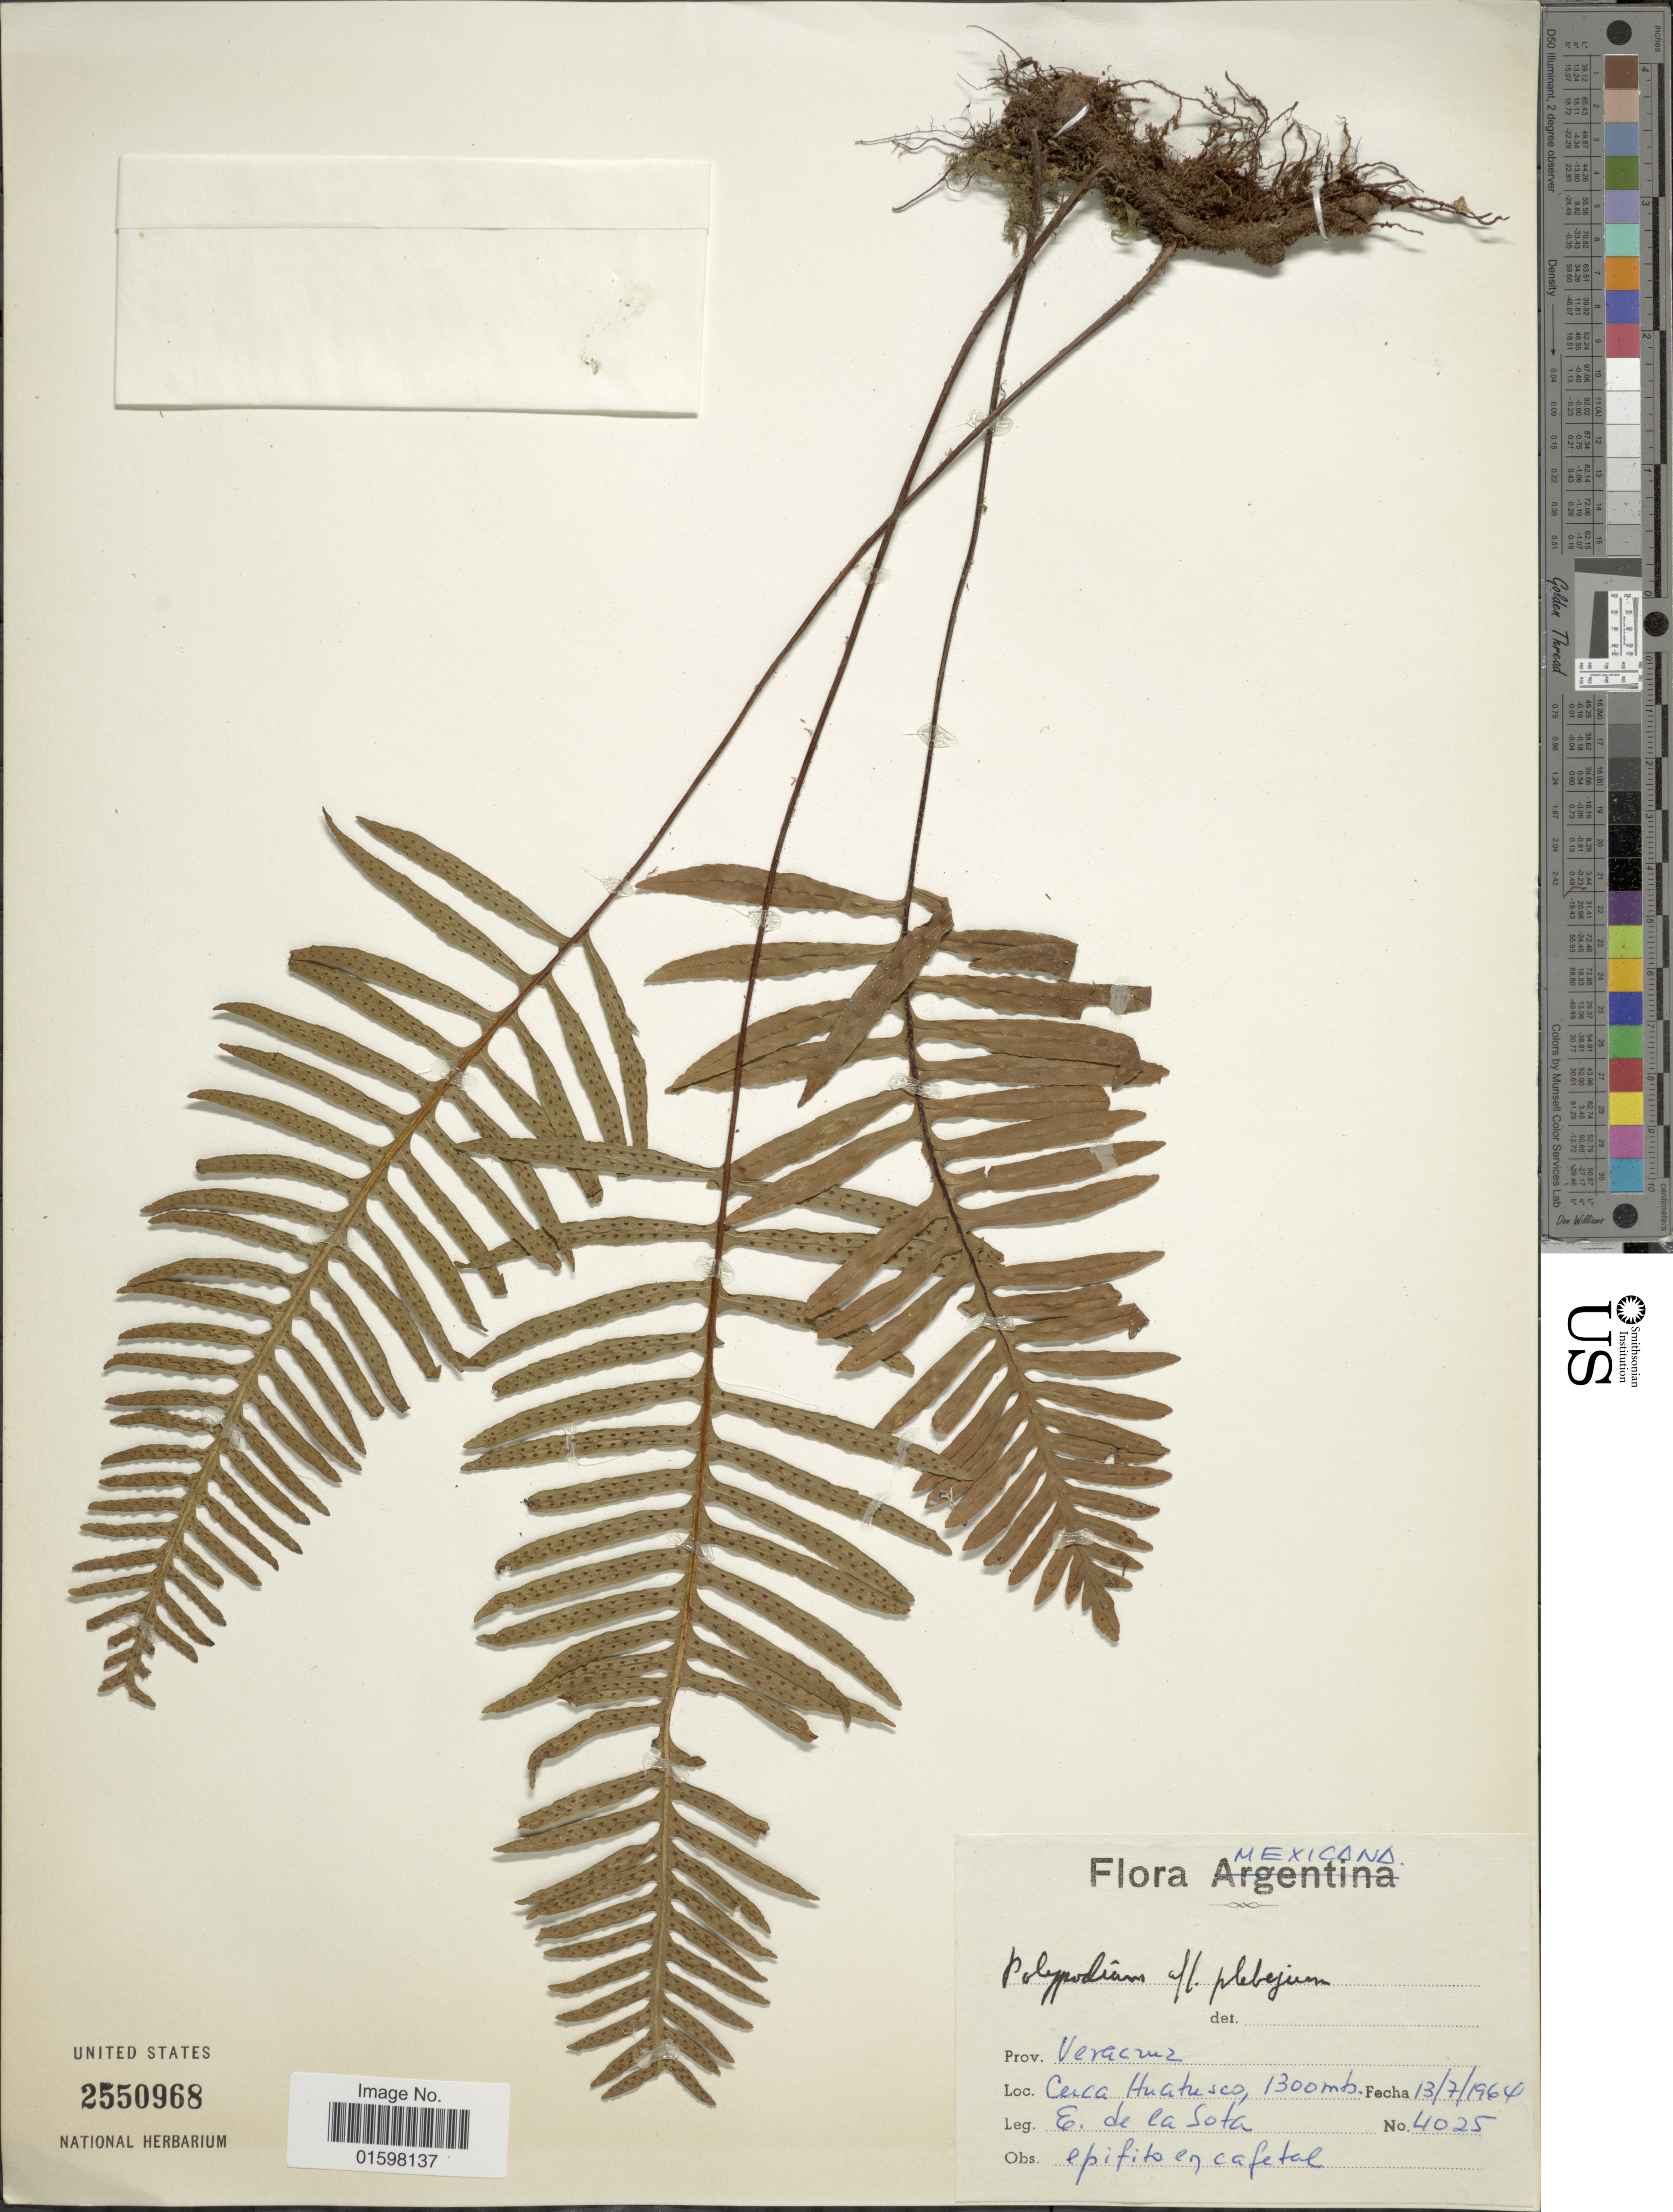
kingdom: Plantae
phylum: Tracheophyta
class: Polypodiopsida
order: Polypodiales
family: Polypodiaceae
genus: Pleopeltis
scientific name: Pleopeltis plebeia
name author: (Schltdl. ex Cham.) A.R. Sm. & Tejero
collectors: E. R. de la Sota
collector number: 4025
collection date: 1964-07-13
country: Mexico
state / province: Veracruz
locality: Cerca Huatsuco, Vera Cruz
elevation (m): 1300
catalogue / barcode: US 2550968